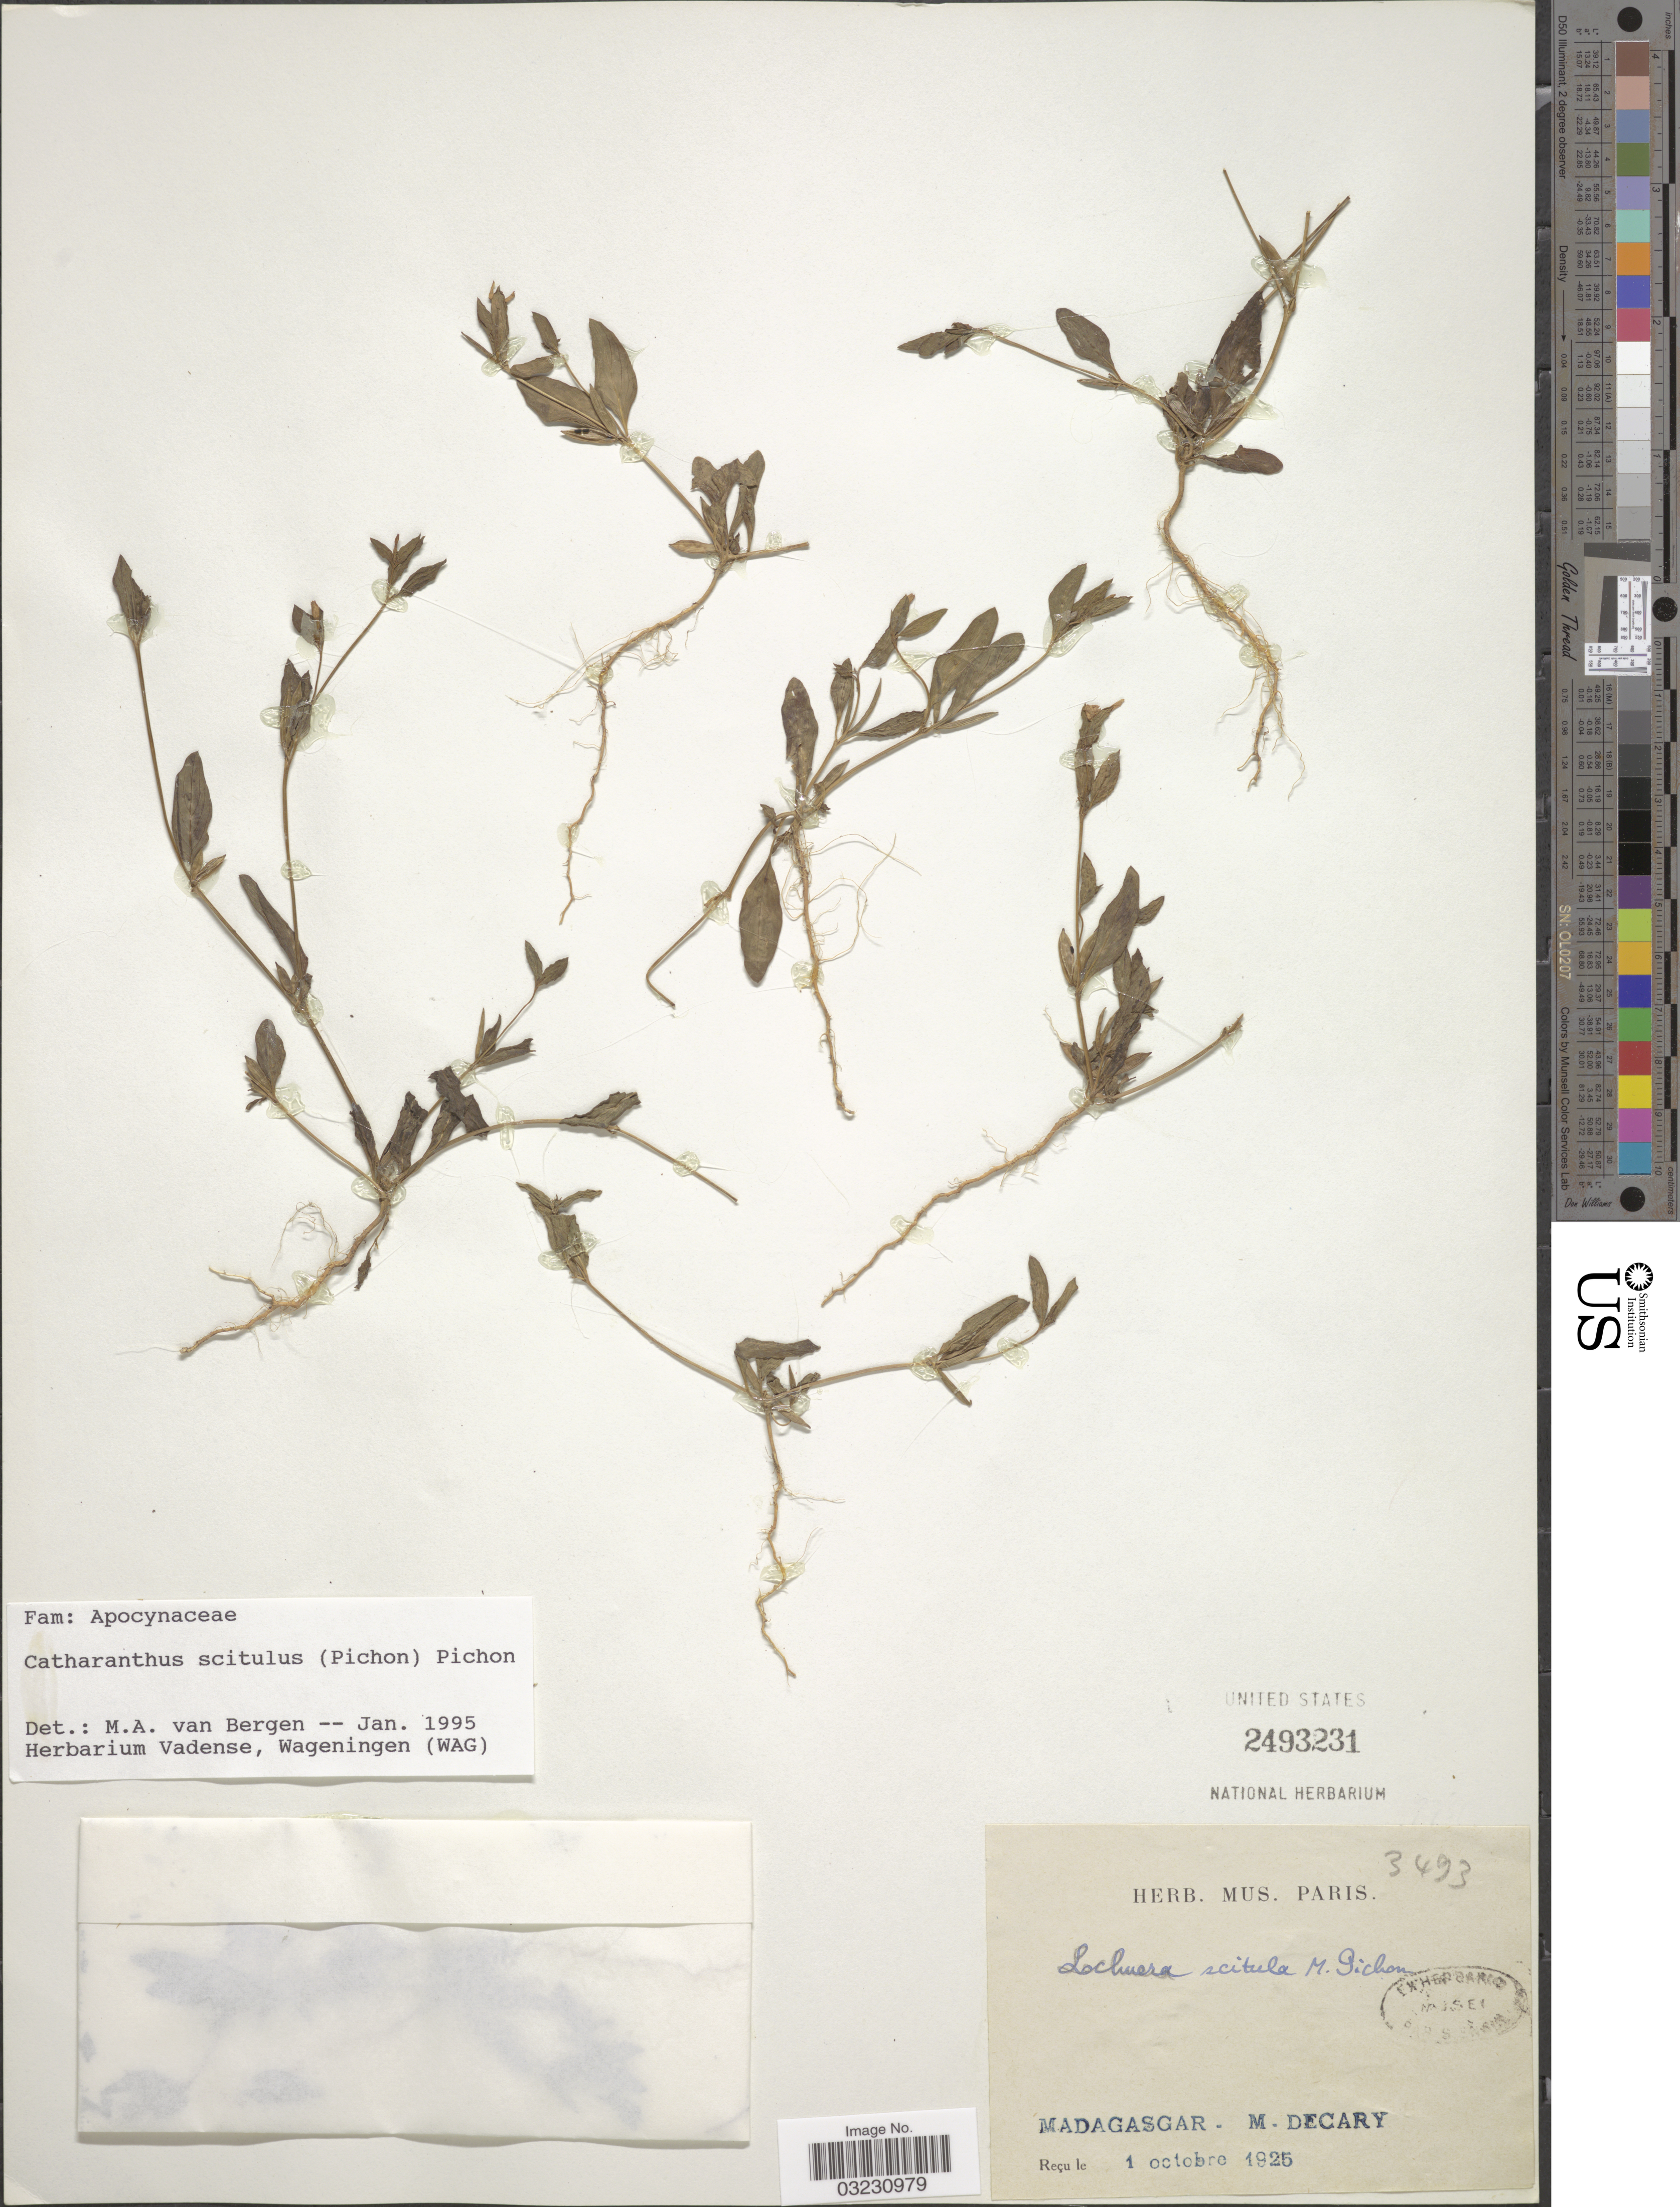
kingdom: Plantae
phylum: Tracheophyta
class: Magnoliopsida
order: Gentianales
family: Apocynaceae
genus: Catharanthus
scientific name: Catharanthus scitulus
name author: (Pichon) Pichon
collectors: R. Decary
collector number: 3493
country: Madagascar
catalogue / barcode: US 2493231